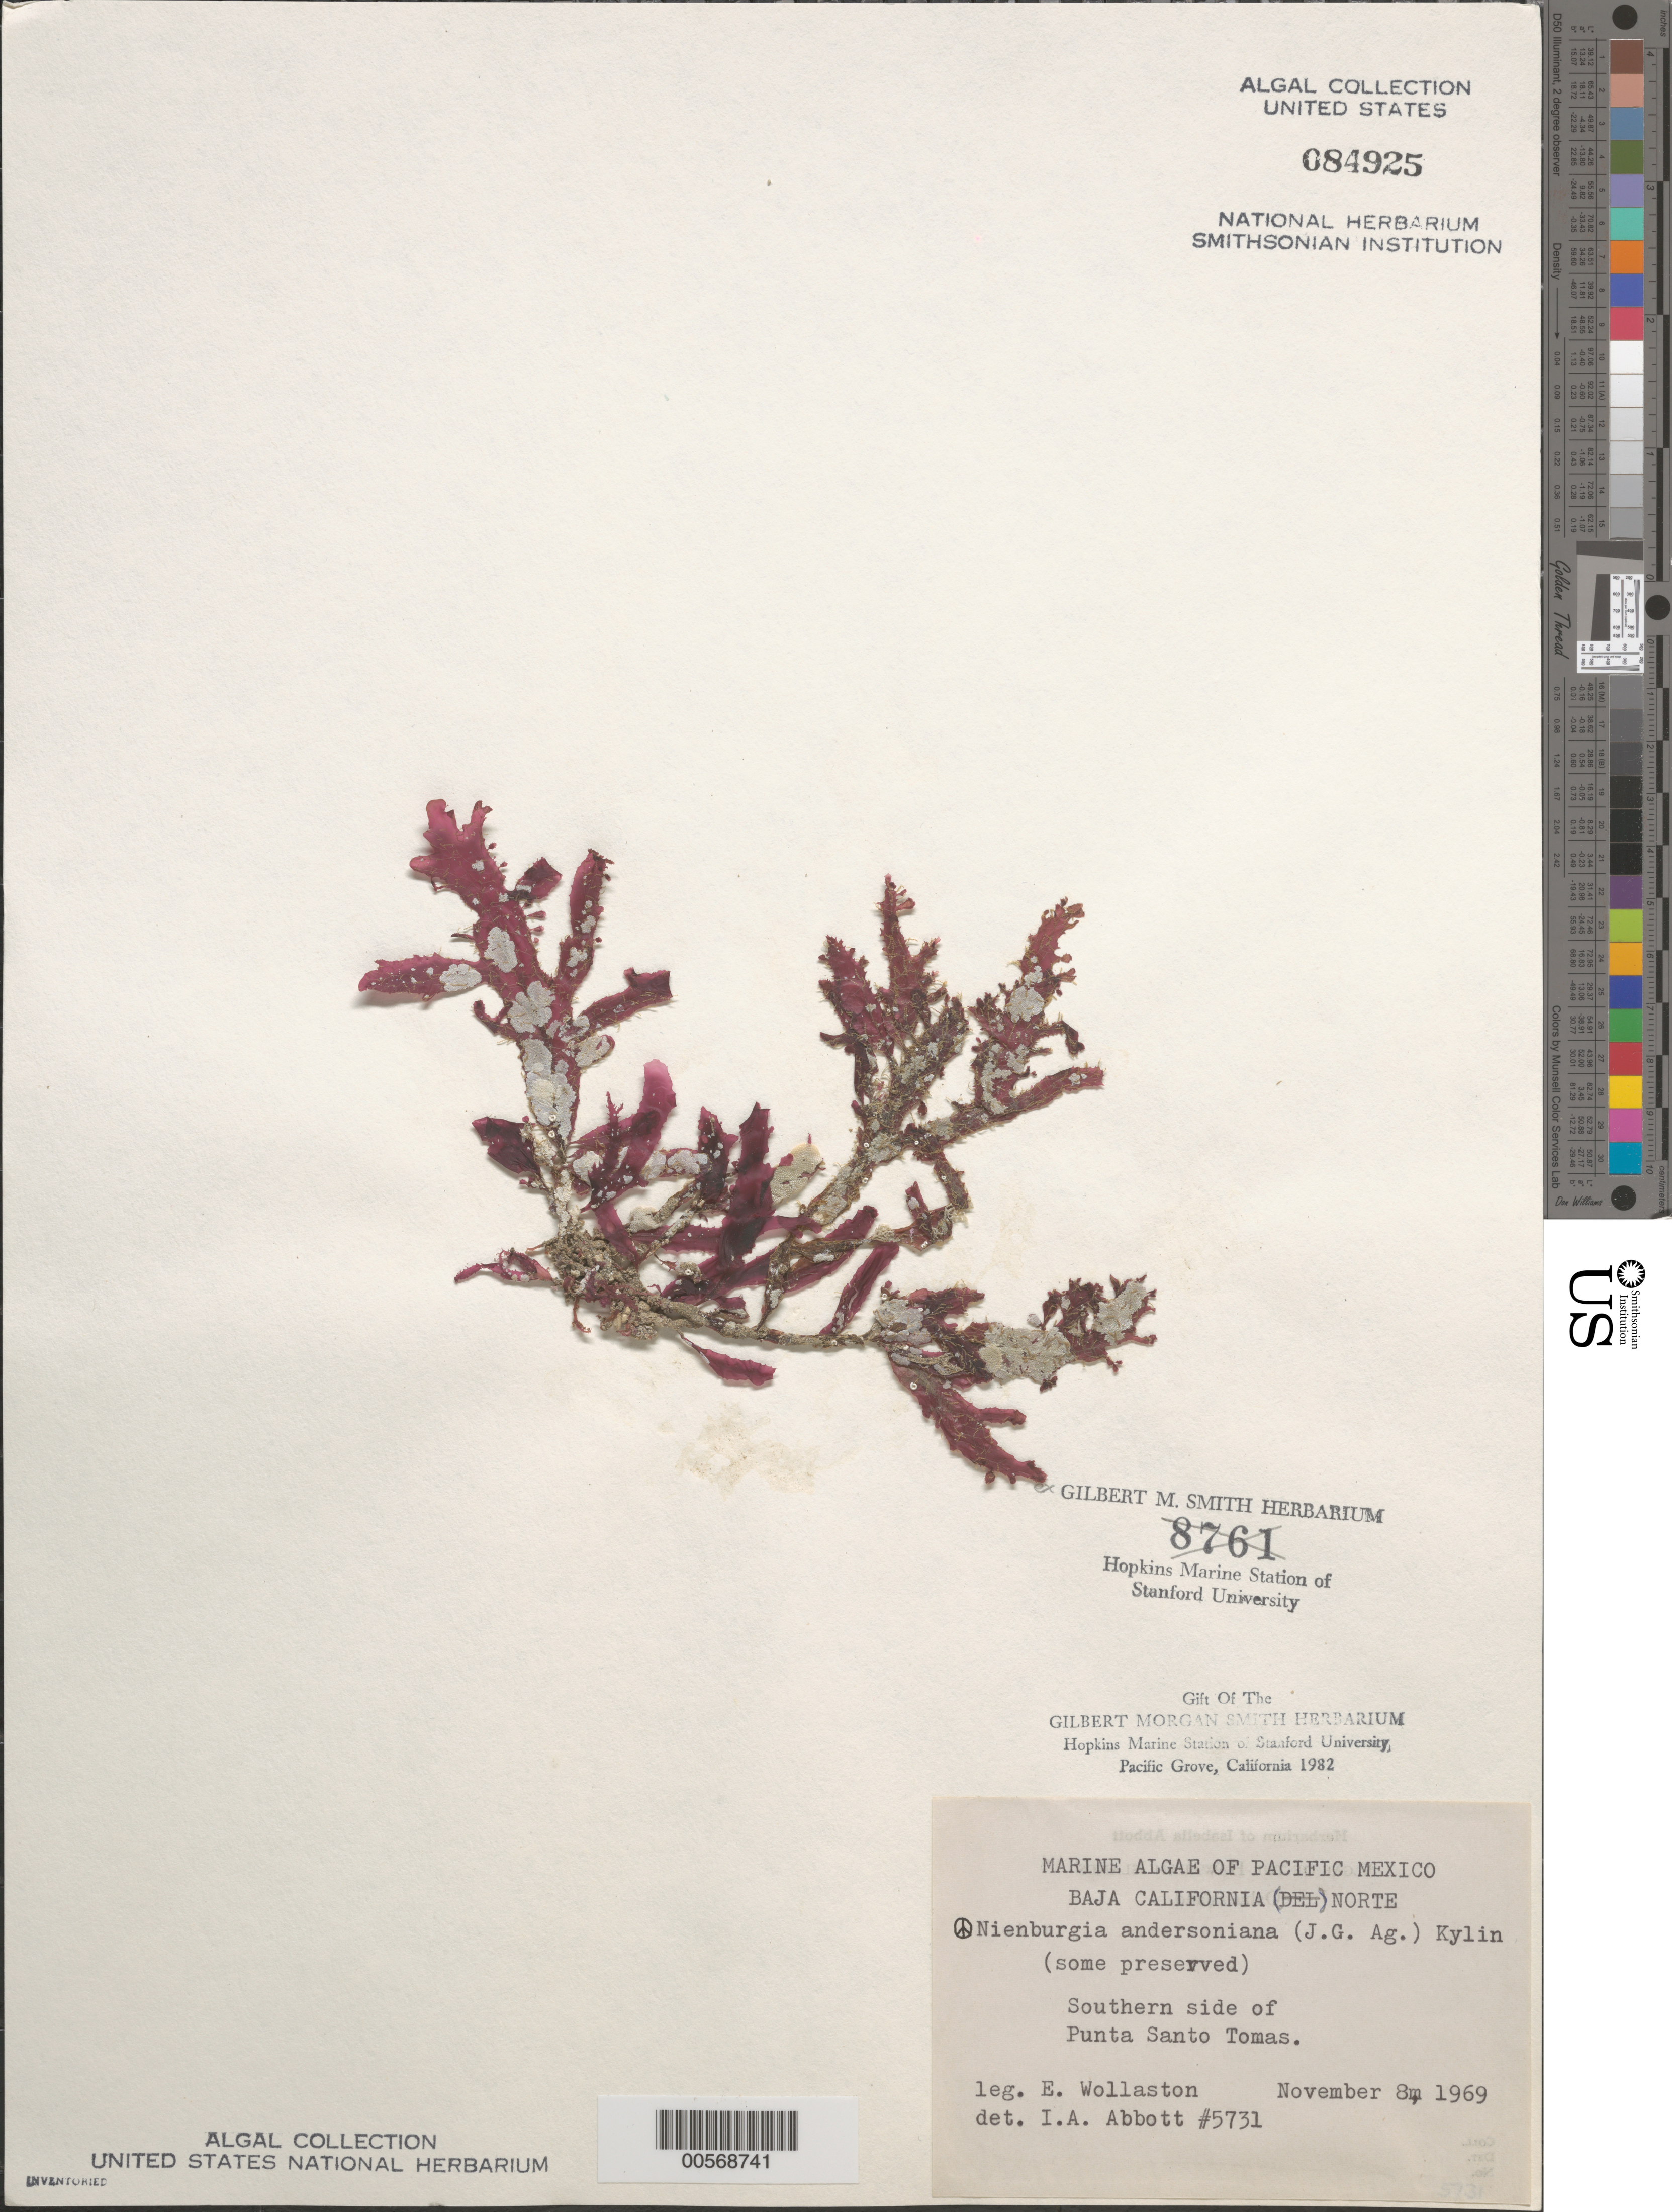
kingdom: Plantae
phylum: Rhodophyta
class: Florideophyceae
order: Ceramiales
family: Delesseriaceae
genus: Nienburgia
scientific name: Nienburgia andersoniana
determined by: Abbott, Isabella A.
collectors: E. Wollaston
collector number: IAA 5731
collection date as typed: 08 Nov 1969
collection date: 1969-11-08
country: Mexico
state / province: Baja California Norte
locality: Punta Santo Tomas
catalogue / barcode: US 84925